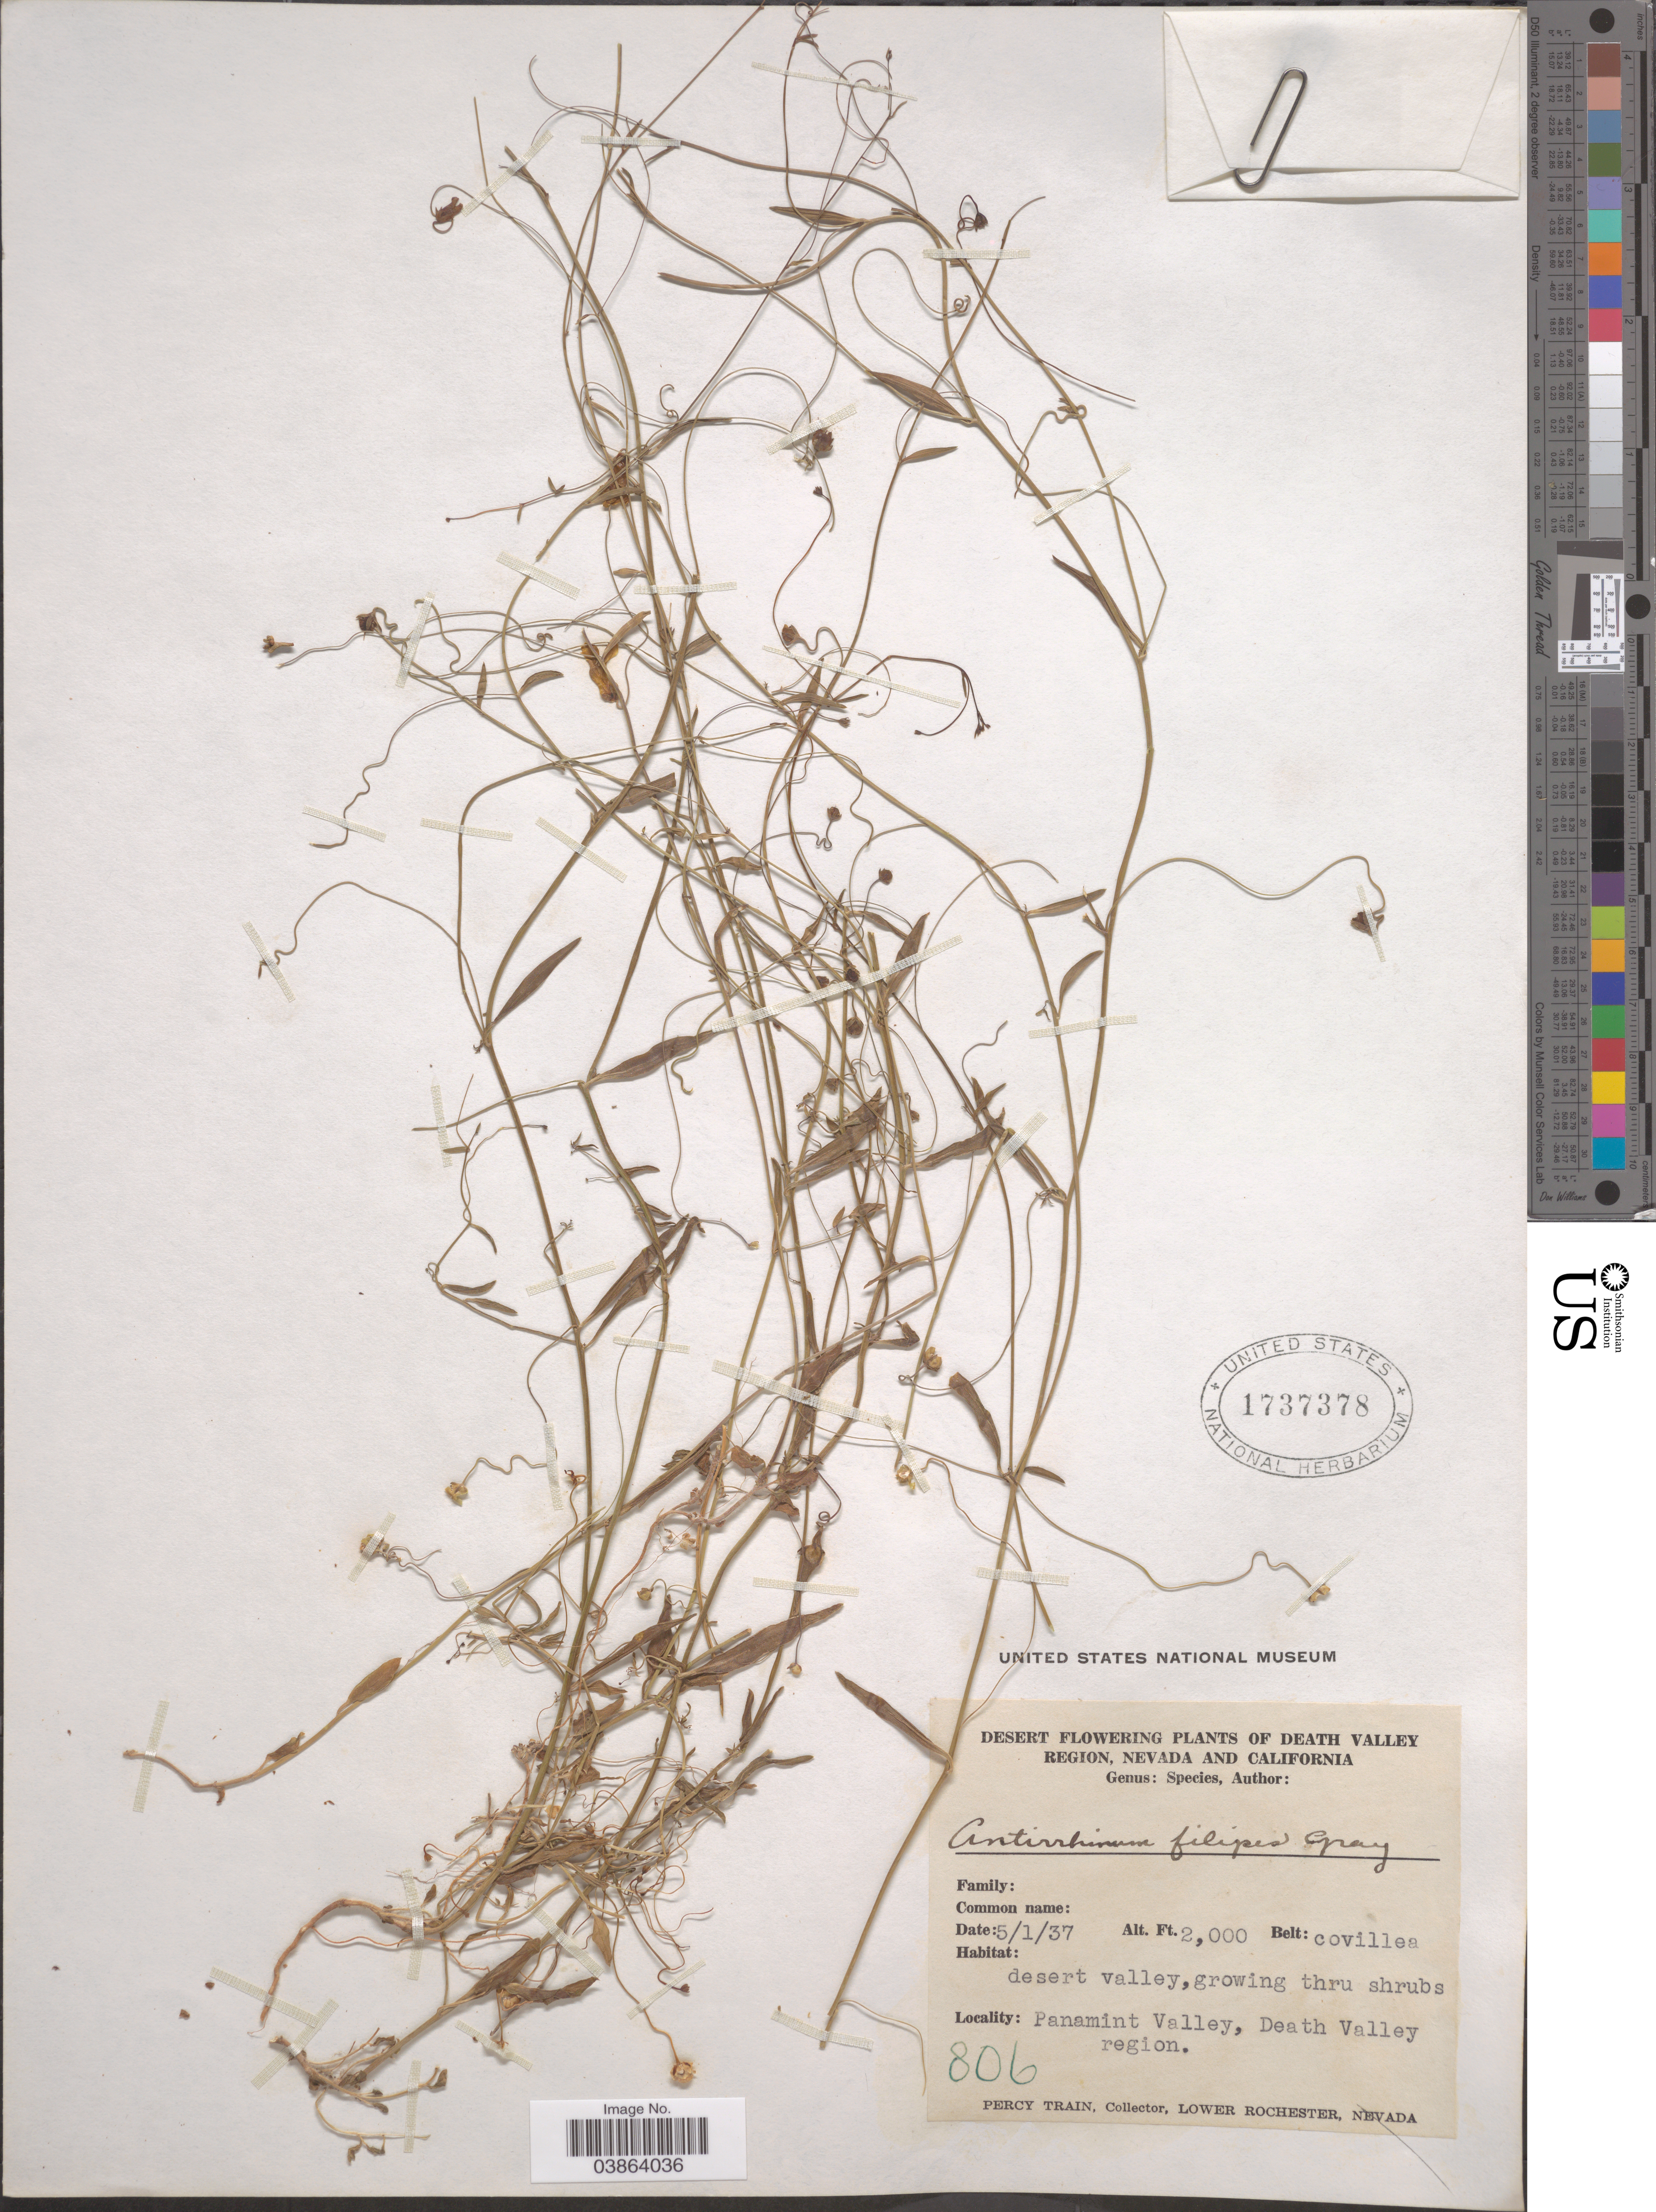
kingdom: Plantae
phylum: Tracheophyta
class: Magnoliopsida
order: Lamiales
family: Plantaginaceae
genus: Asarina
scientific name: Asarina filipes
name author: (A. Gray) Pennell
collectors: P. Train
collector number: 806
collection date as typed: Transcribed d/m/y: 1/5/37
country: United States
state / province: Nevada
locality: Death Valley Region. Panamint Valley.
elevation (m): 610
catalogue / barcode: US 1737378